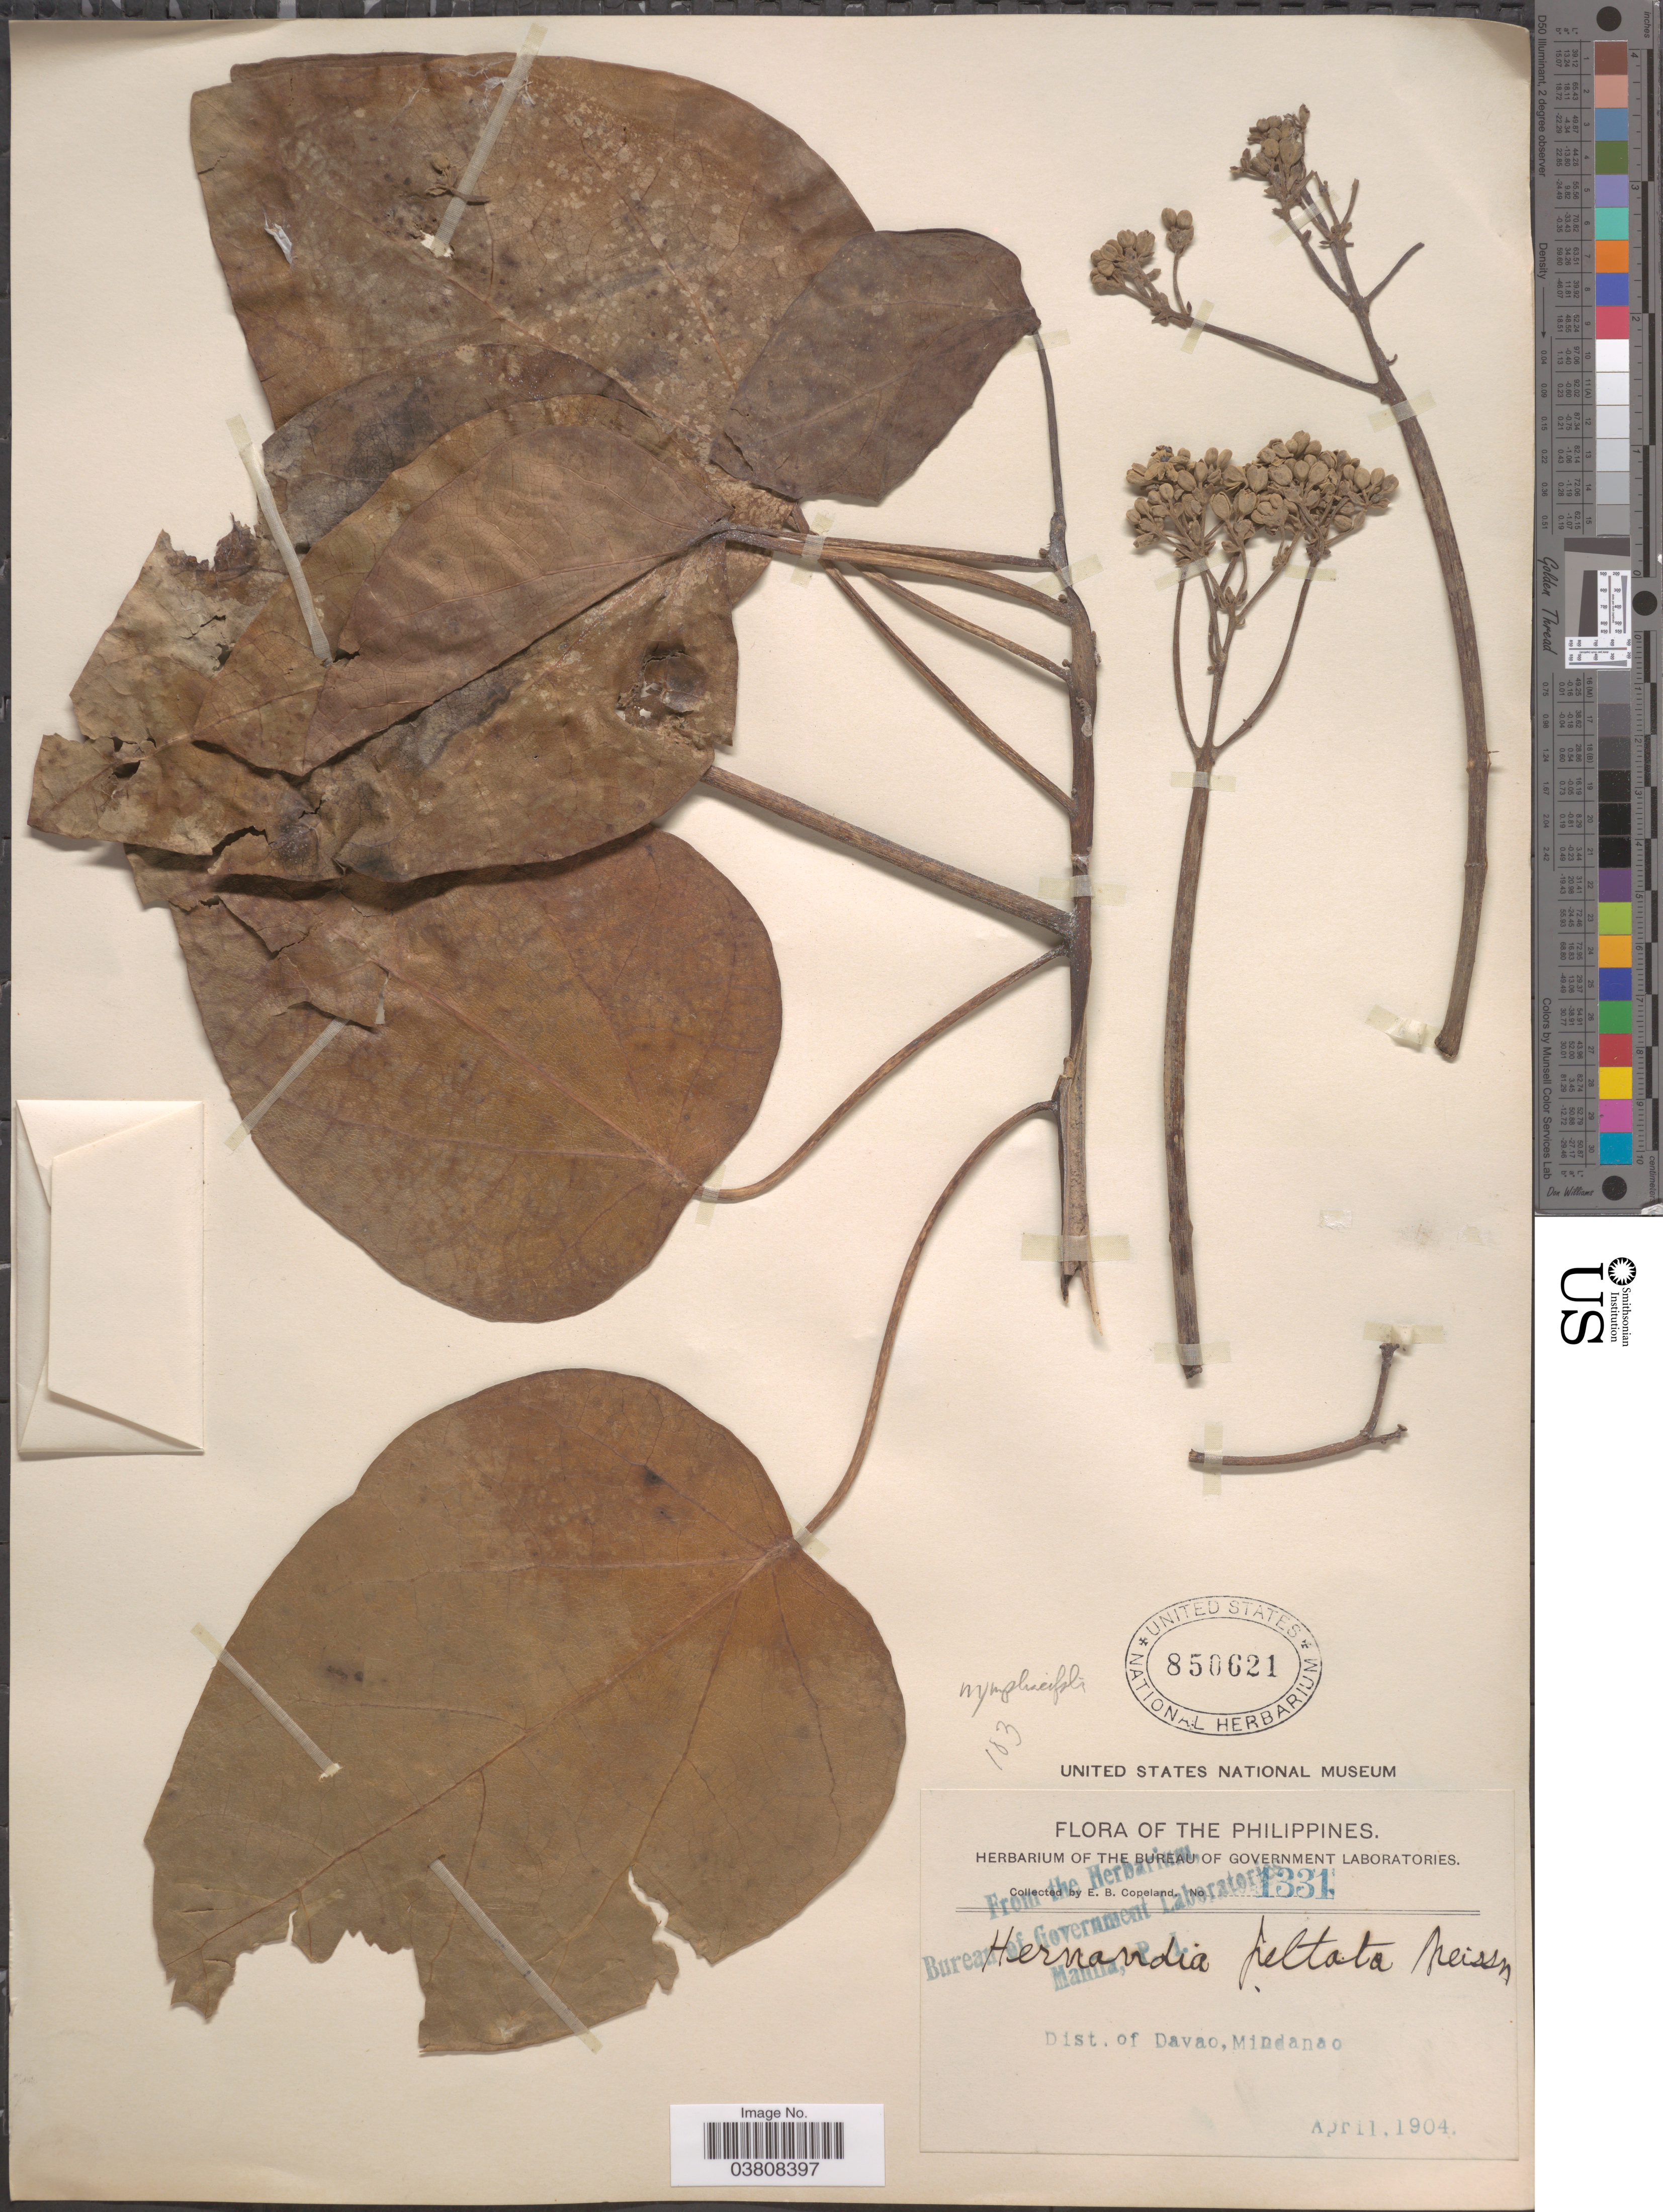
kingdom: Plantae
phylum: Tracheophyta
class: Magnoliopsida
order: Laurales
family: Hernandiaceae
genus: Hernandia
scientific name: Hernandia nymphaeifolia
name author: (C. Presl) Kubitzki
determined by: Strong, Mark T., (BOT), Smithsonian Institution - National Museum of Natural History (UNITED STATES)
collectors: E. B. Copeland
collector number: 1331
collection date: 1904-04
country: Philippines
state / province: Davao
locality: Dist. of Davao, Mindanao.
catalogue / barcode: US 850621